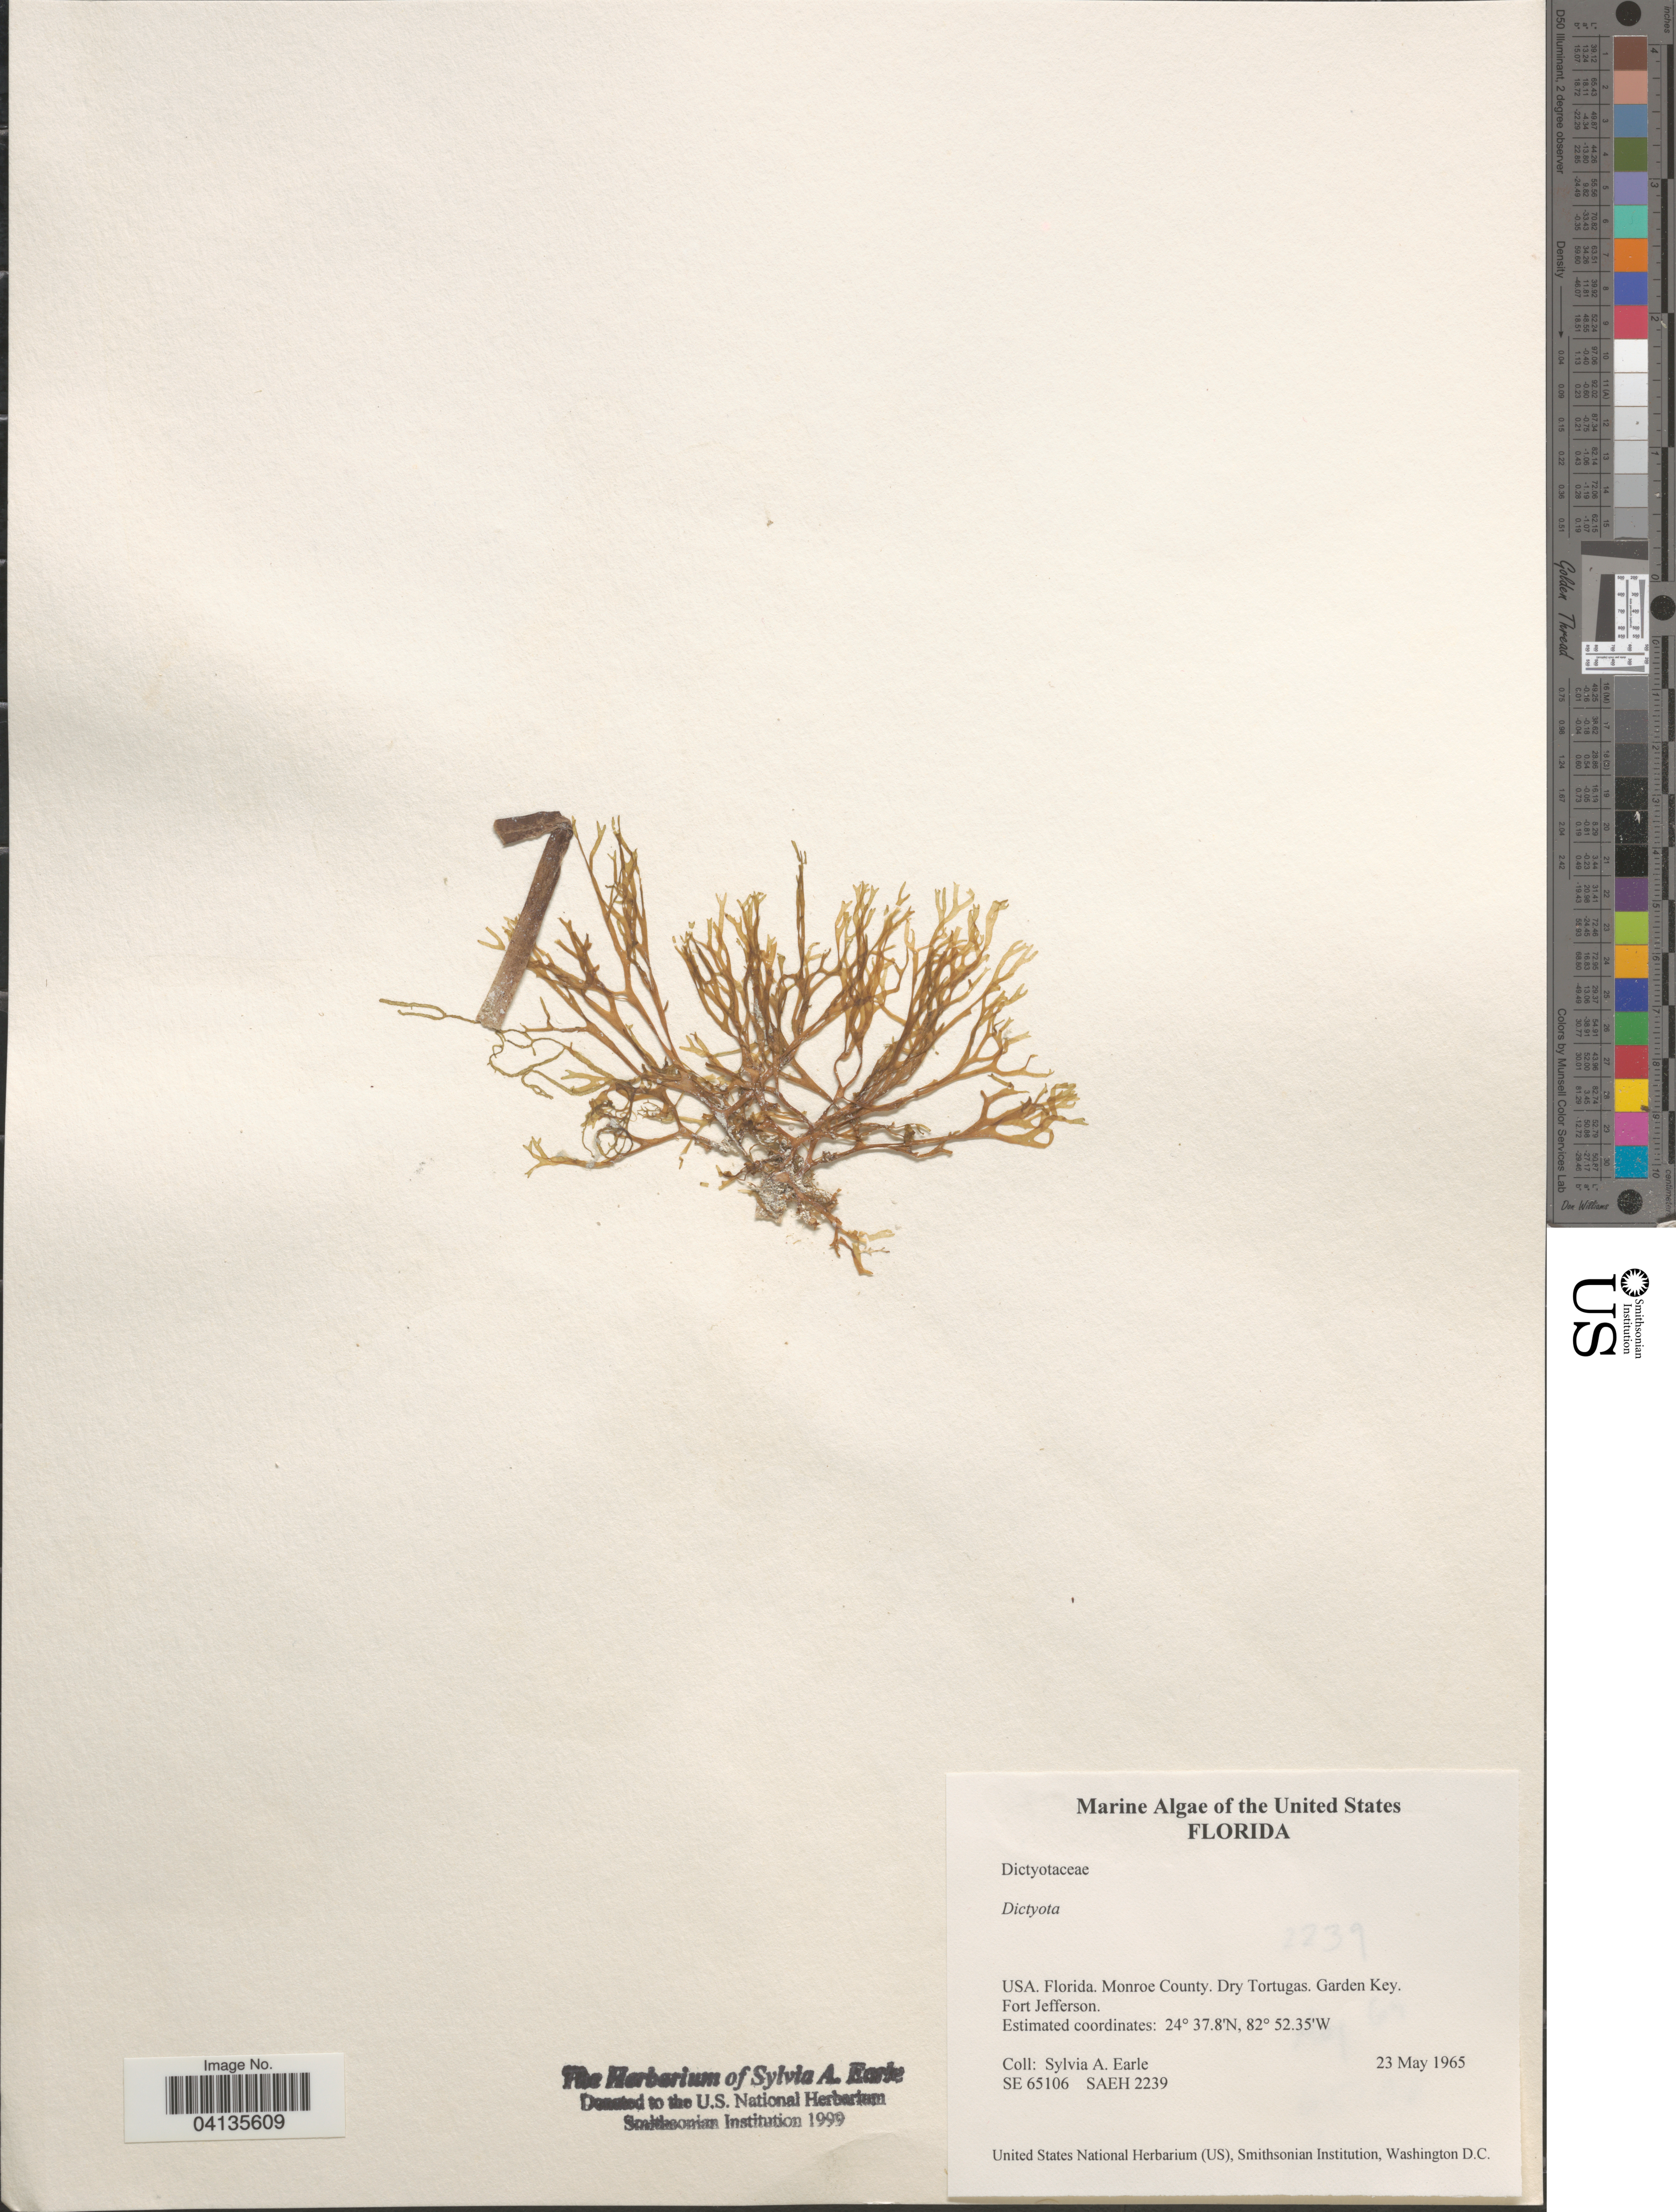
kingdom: Chromista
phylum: Ochrophyta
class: Phaeophyceae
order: Dictyotales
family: Dictyotaceae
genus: Dictyota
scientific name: Dictyota sp.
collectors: S. A. Earle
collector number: SE65106/SAEH2239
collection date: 1965-05-23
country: United States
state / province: Florida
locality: Monroe County. Dry Tortugas. Garden Key. Fort Jefferson.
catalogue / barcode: US 238631